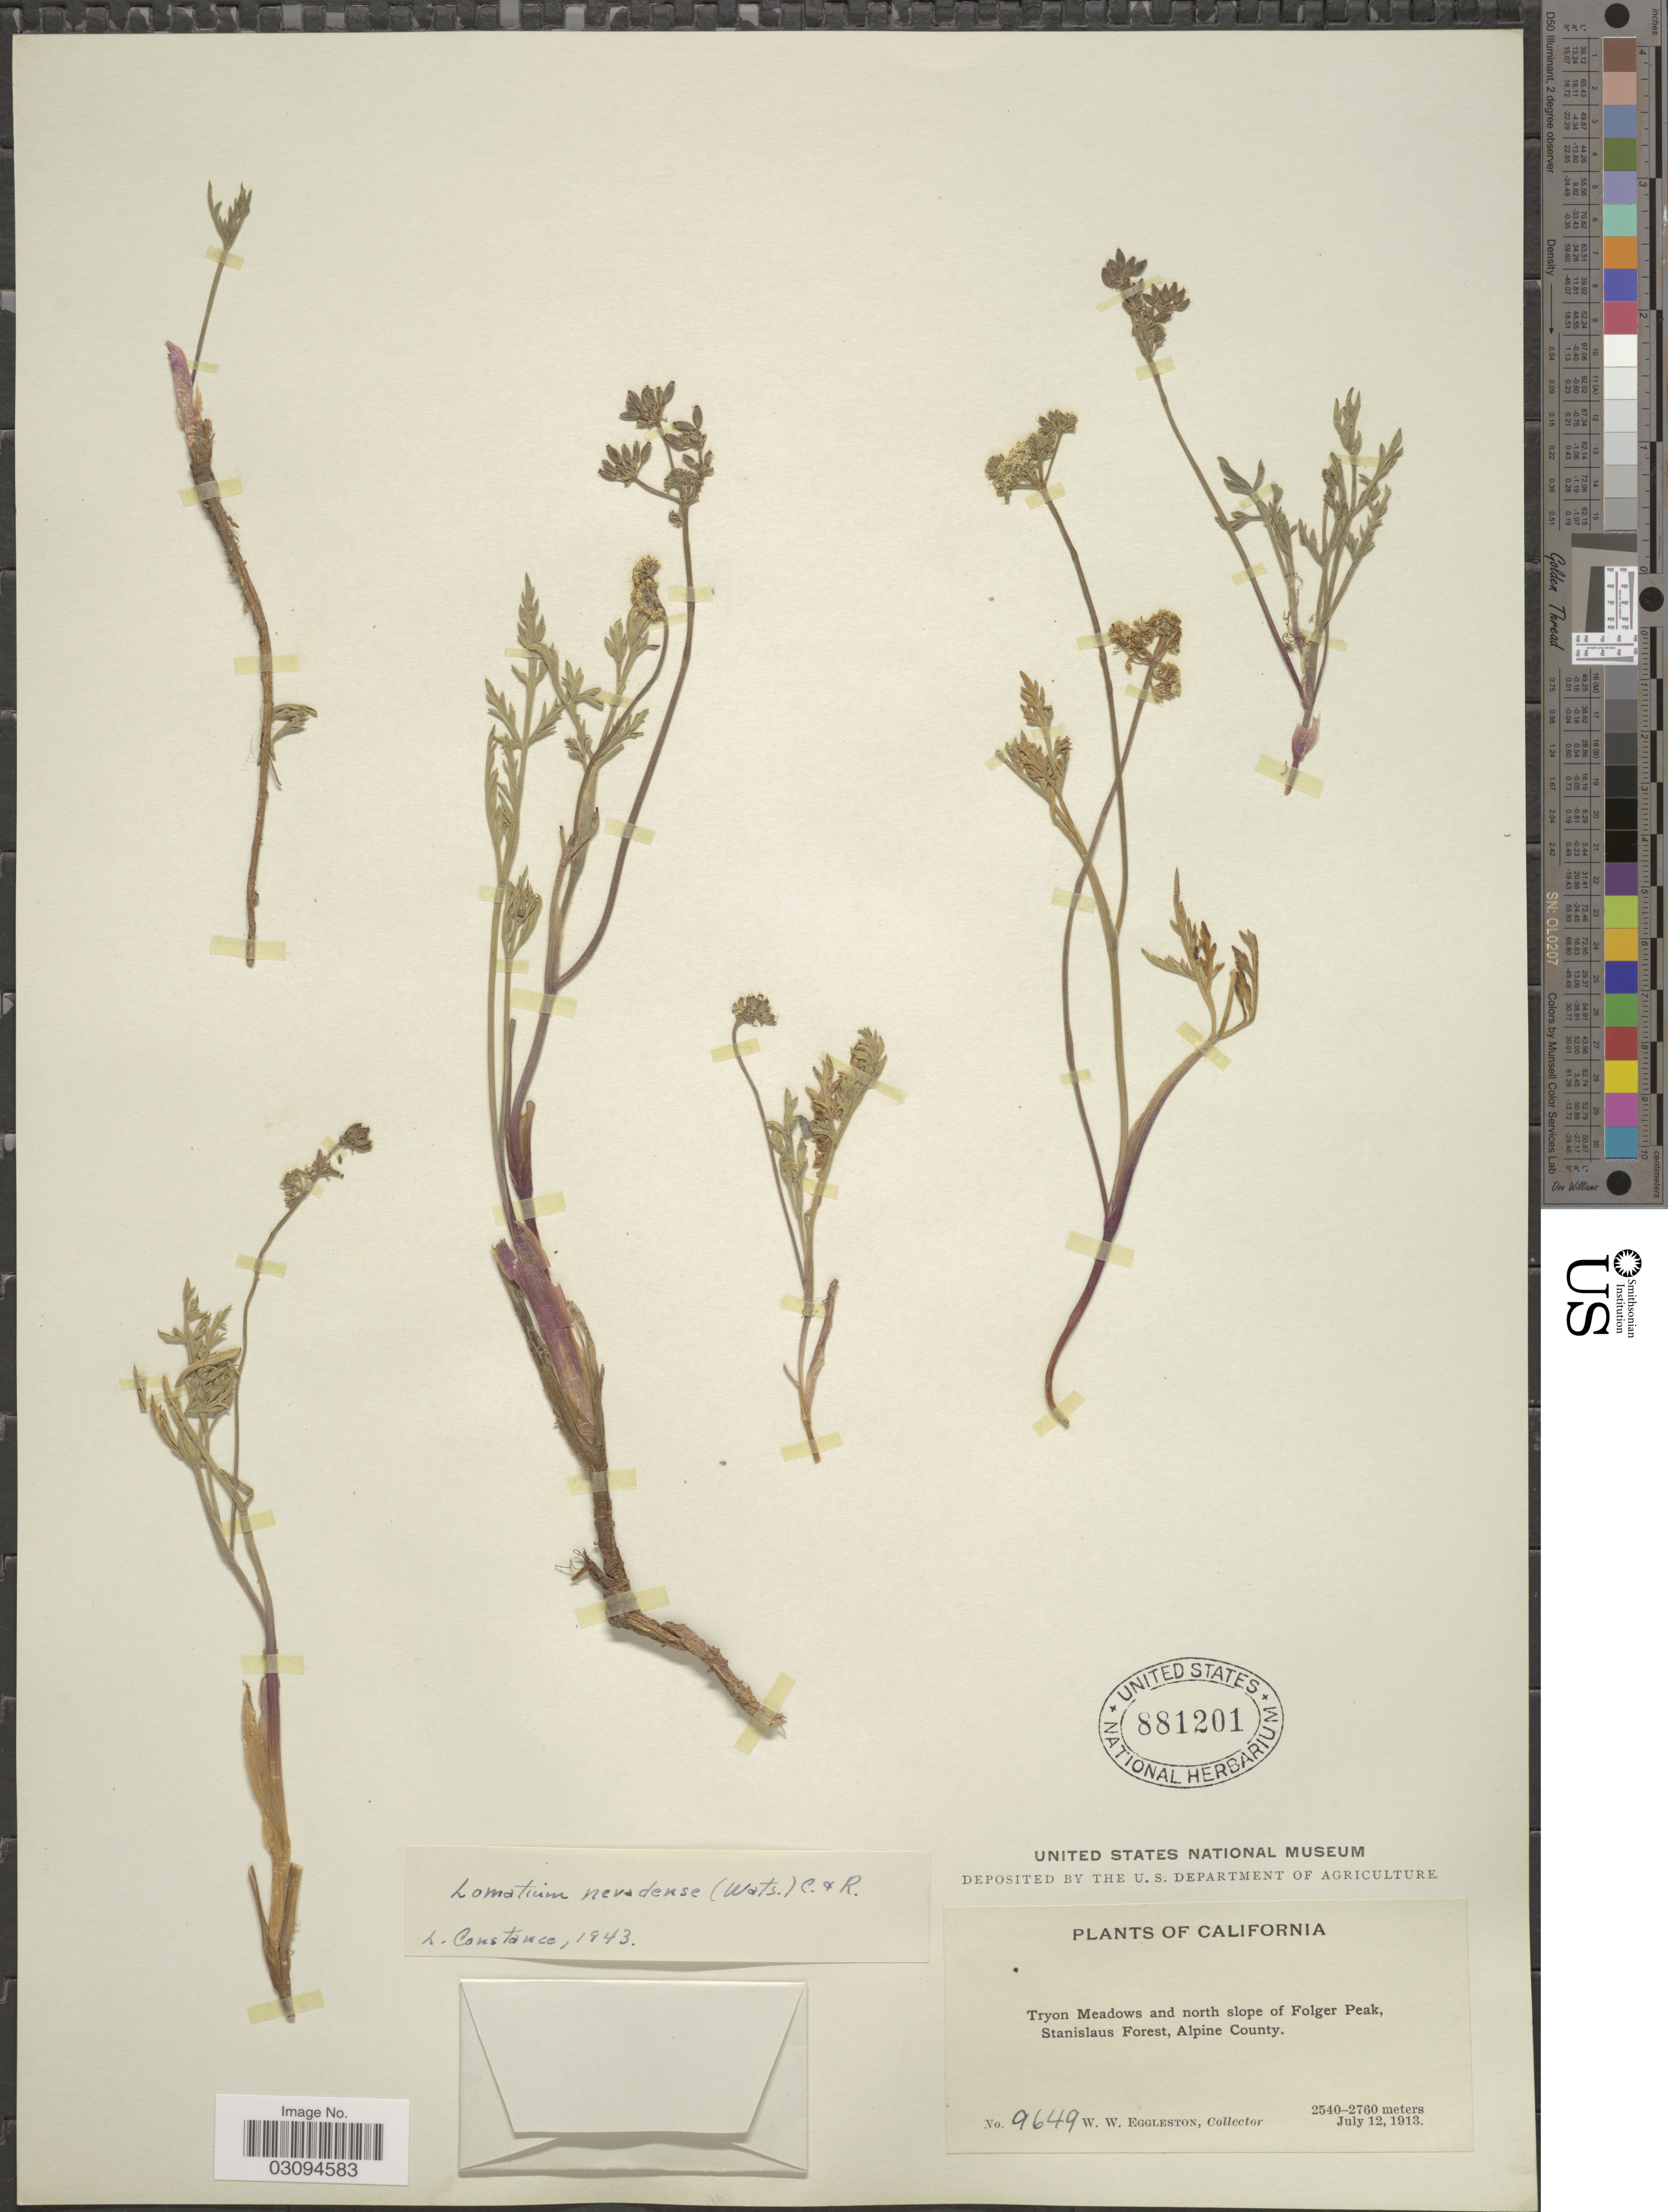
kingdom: Plantae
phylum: Tracheophyta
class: Magnoliopsida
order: Apiales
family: Apiaceae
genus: Lomatium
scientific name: Lomatium nevadense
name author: (S. Watson) J.M. Coult. & Rose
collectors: W. W. Eggleston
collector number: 9649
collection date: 1913-07-12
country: United States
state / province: California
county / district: Alpine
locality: Tryon Meadows and north slope of Folger Peak, Stanislaus Forest, Alpine County.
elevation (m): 2540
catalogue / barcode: US 881201